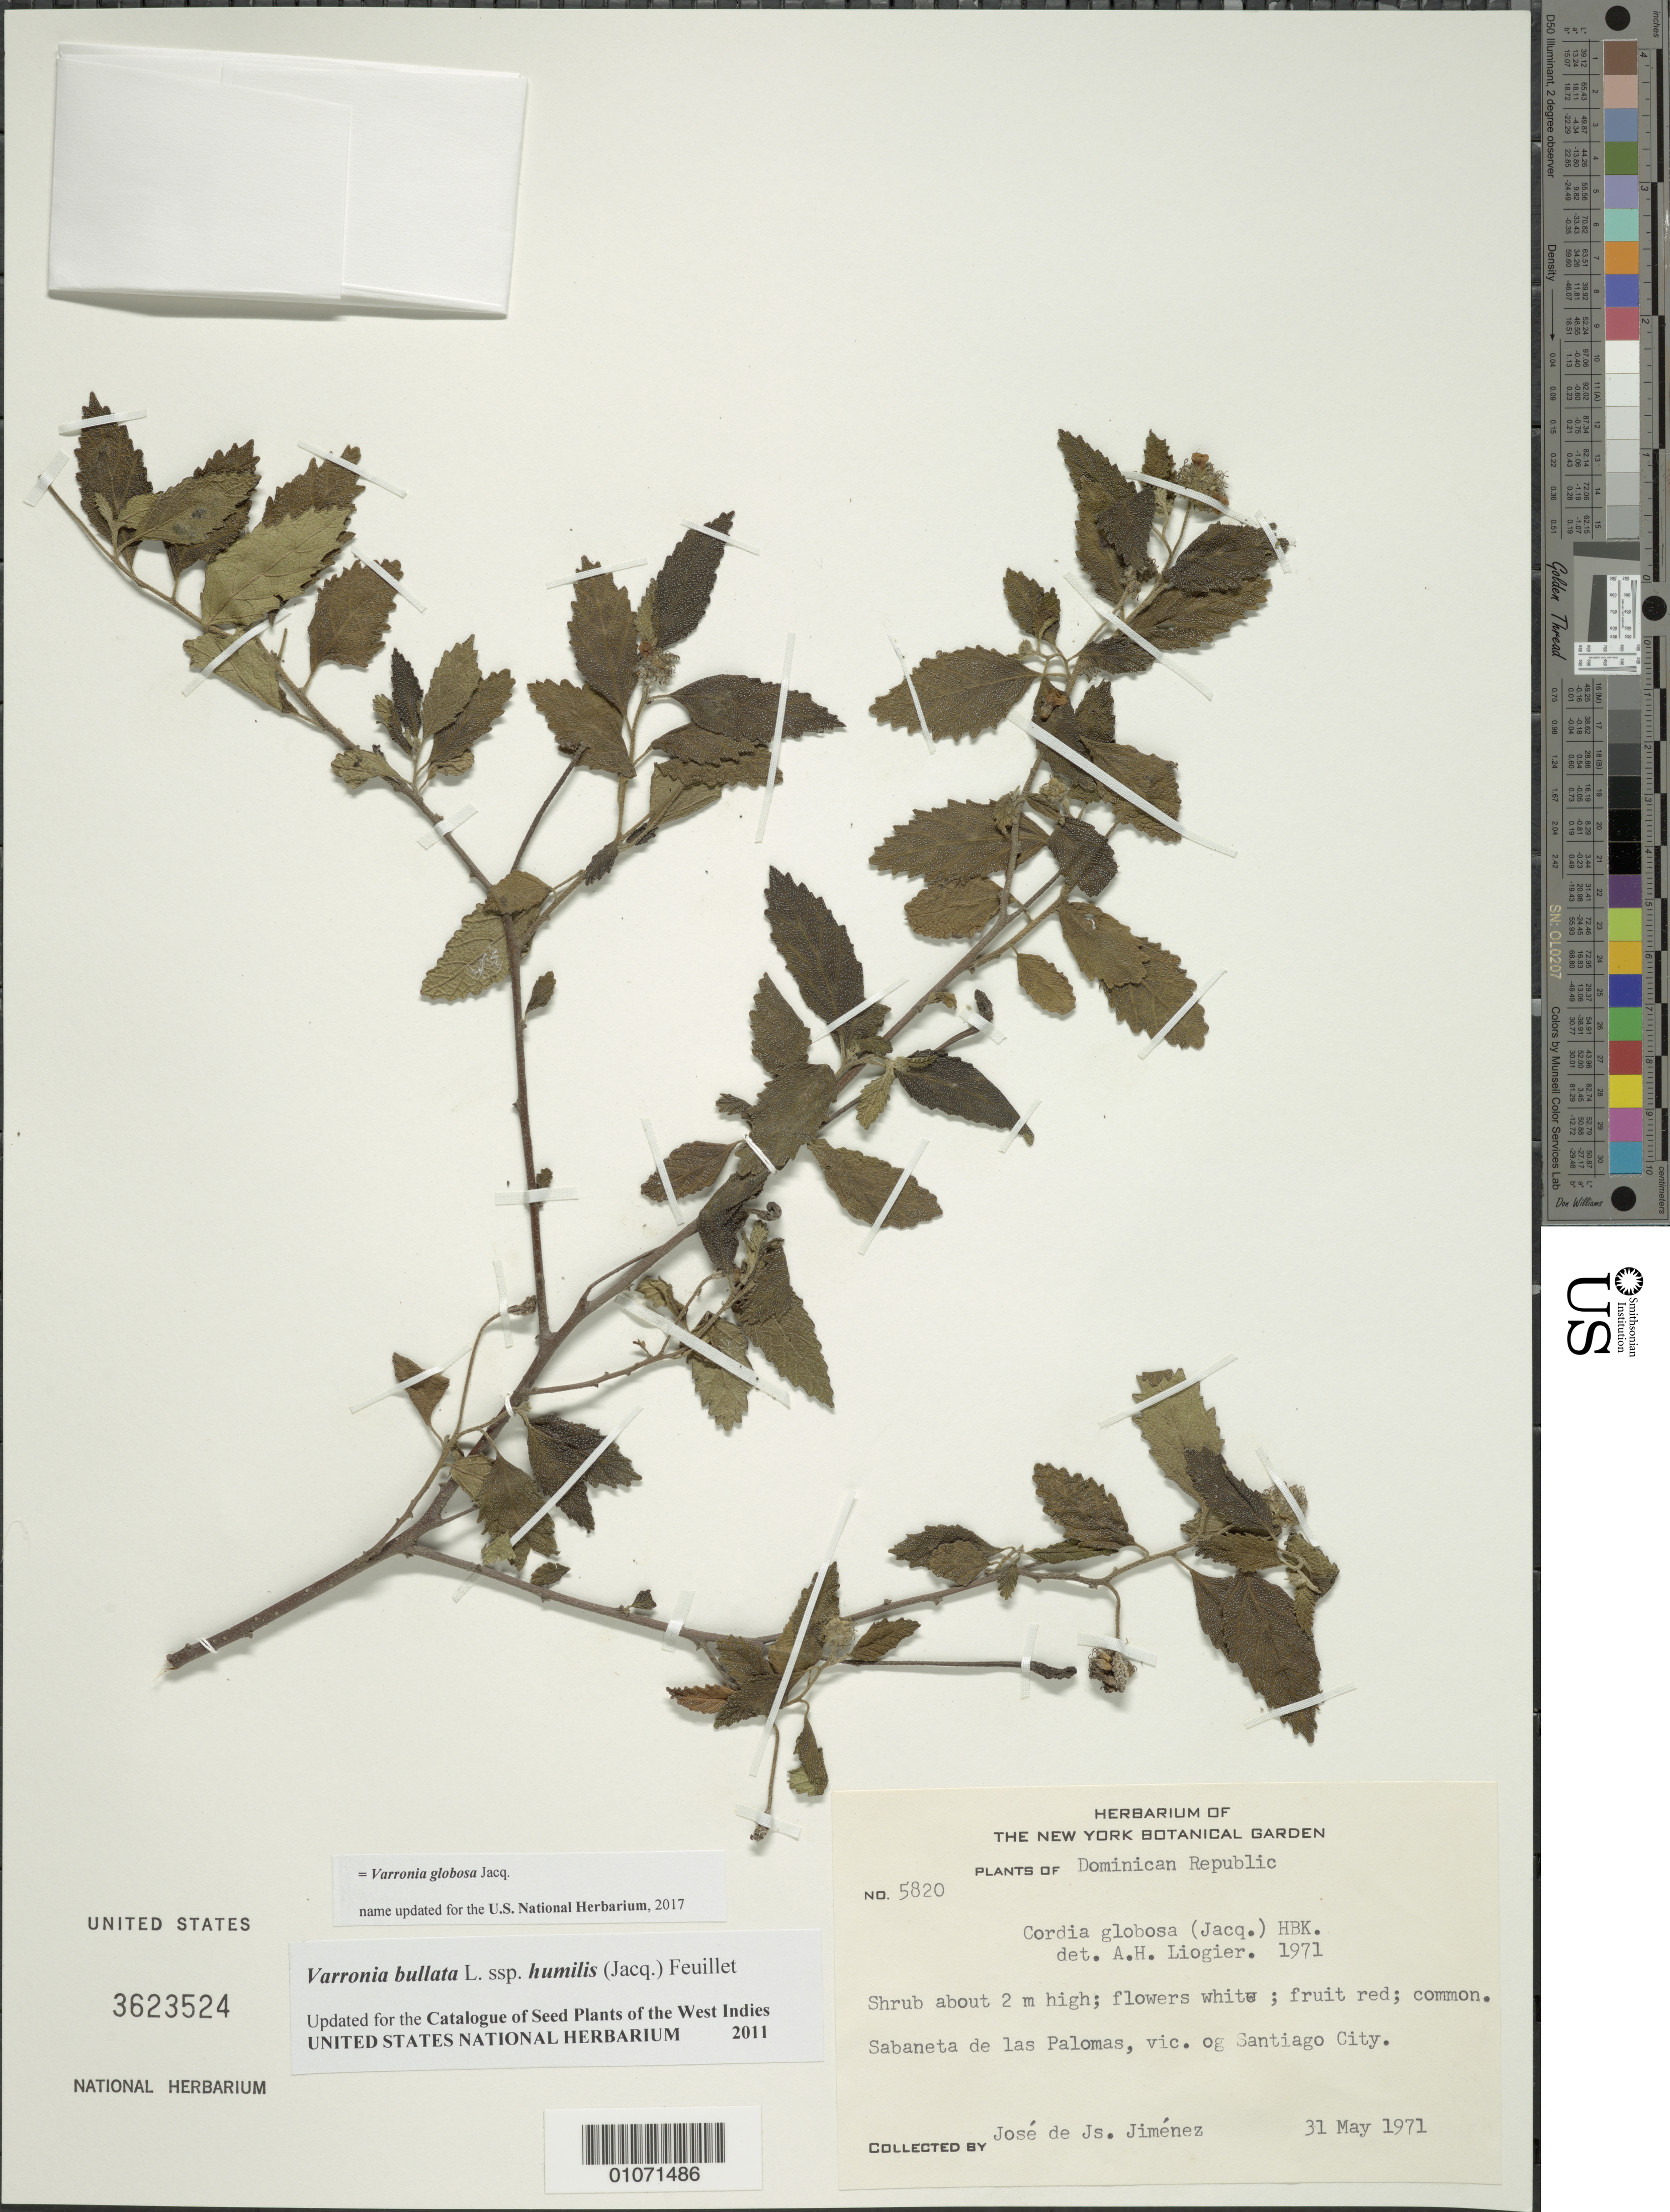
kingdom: Plantae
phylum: Tracheophyta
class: Magnoliopsida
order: Boraginales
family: Cordiaceae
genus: Varronia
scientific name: Varronia globosa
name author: Jacq.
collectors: J. J. Jiménez Almonte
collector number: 5820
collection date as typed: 31 May 1971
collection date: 1971-05-31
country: Dominican Republic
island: Hispaniola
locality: Sabaneta de las Palomas, vicinity of Santiago City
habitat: Common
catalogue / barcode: US 3623524